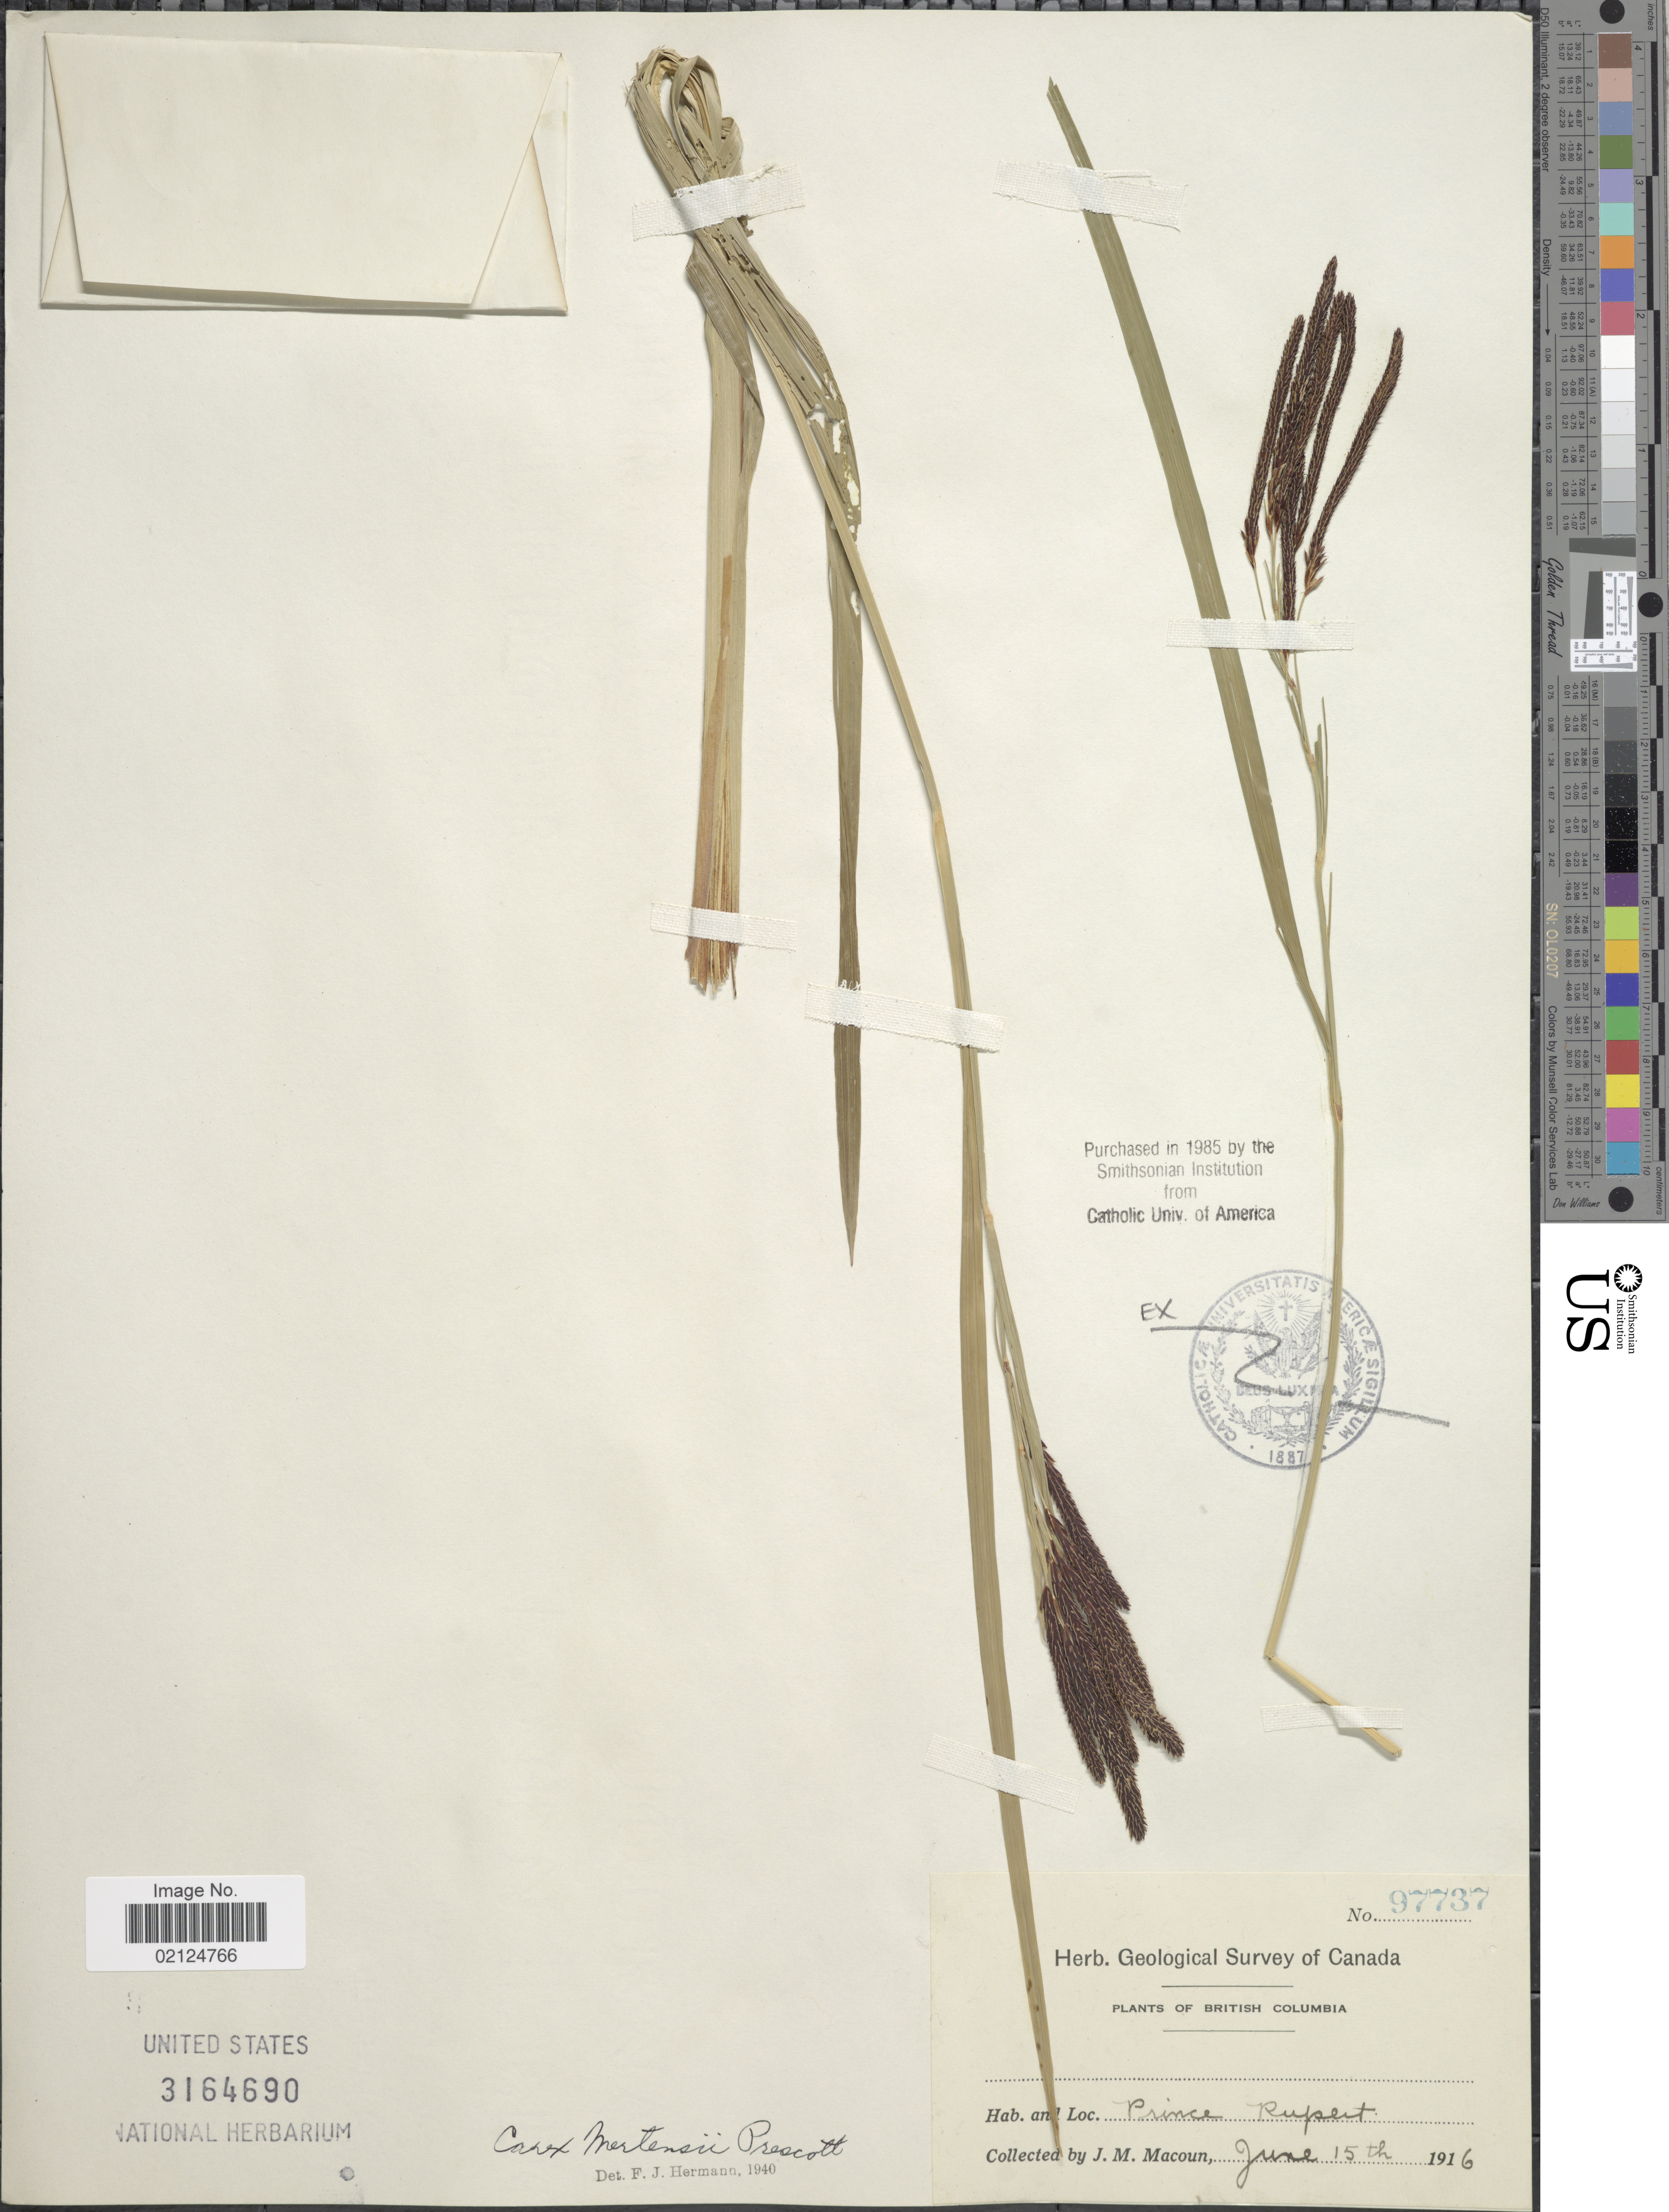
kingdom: Plantae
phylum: Tracheophyta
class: Liliopsida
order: Poales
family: Cyperaceae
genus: Carex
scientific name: Carex mertensii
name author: J.D. Prescott ex Bong.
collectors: J. M. Macoun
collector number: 97737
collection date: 1916-06-15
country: Canada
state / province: British Columbia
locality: Prince Rupert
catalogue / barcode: US 3164690